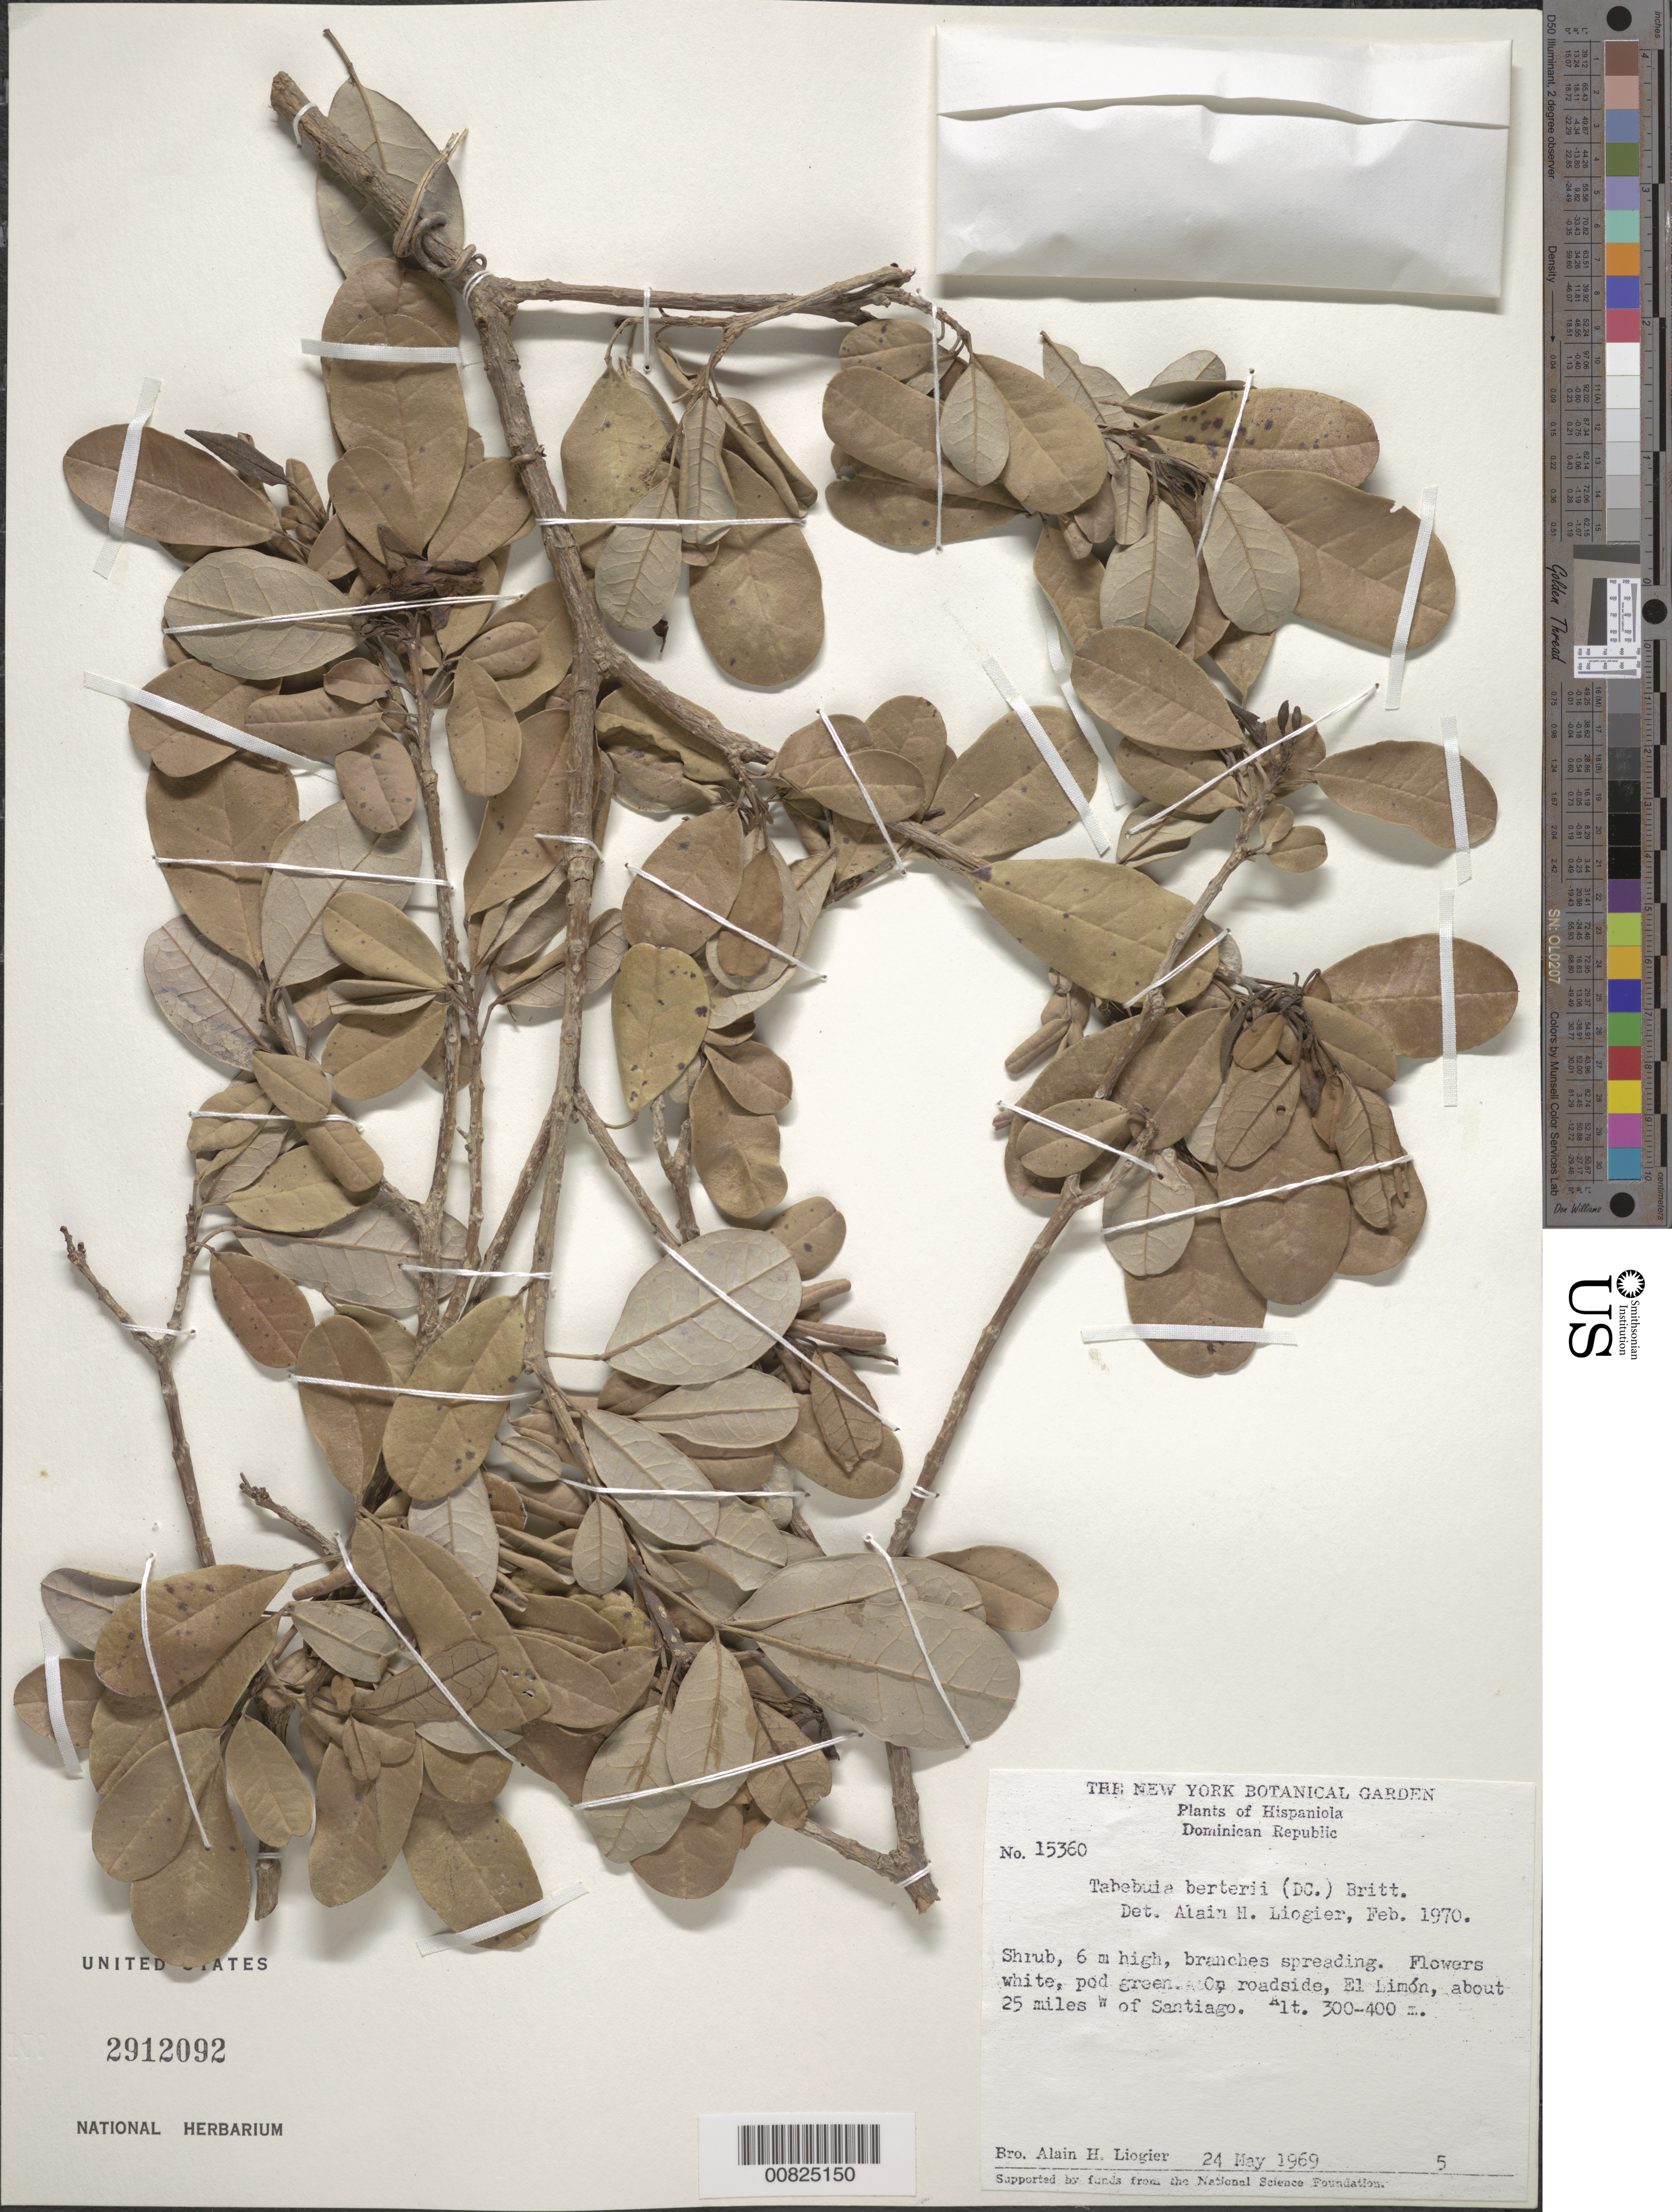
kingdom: Plantae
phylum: Tracheophyta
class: Magnoliopsida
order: Lamiales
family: Bignoniaceae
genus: Tabebuia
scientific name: Tabebuia berteroi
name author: (DC.) Britton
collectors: A. H. Liogier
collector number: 15360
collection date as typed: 24 May 1969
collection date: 1969-05-24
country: Dominican Republic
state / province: Santiago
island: Hispaniola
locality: El Limón, about 25 W of Santiago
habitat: Roadside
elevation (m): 300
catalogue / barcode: US 2912092